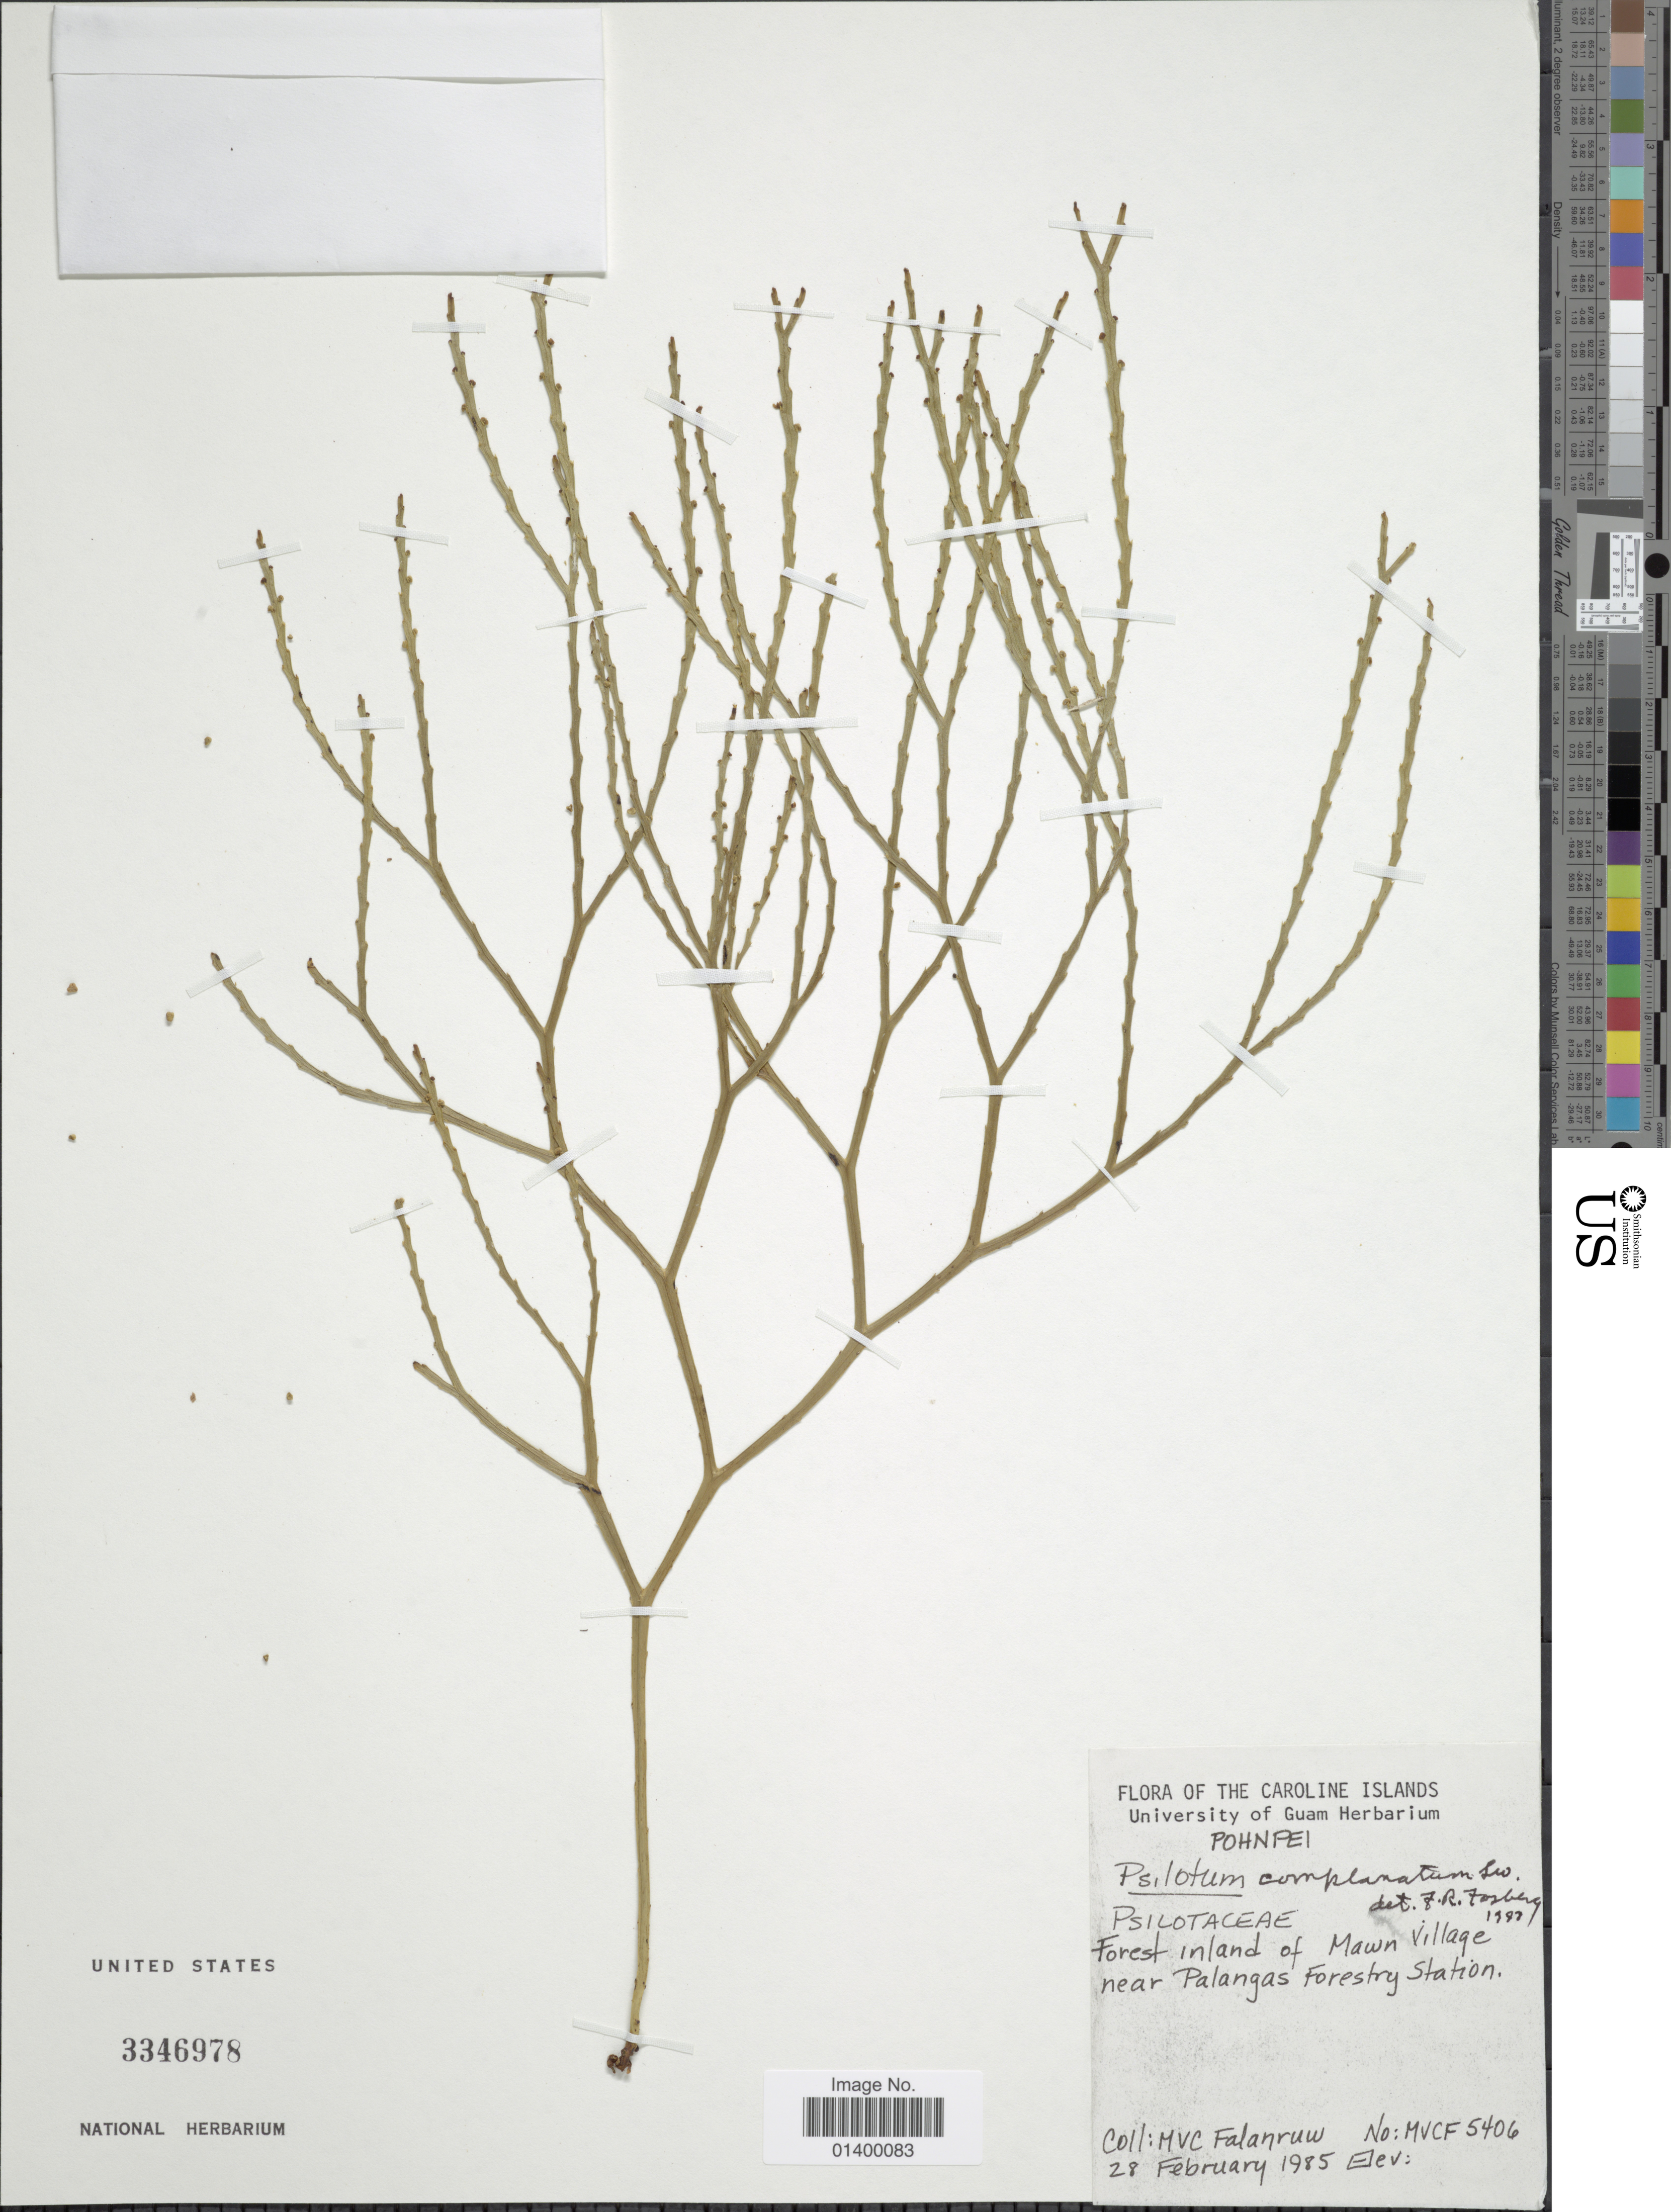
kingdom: Plantae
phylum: Tracheophyta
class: Polypodiopsida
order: Psilotales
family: Psilotaceae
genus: Psilotum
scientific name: Psilotum complanatum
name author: Sw.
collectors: M. V. Falanruw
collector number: MVCF 5406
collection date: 1985-02-28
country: Micronesia, Federated States of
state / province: Pohnpei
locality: Caroline Islands, forest inland of Mawn Village near Palangas Forestry Station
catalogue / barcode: US 3346978